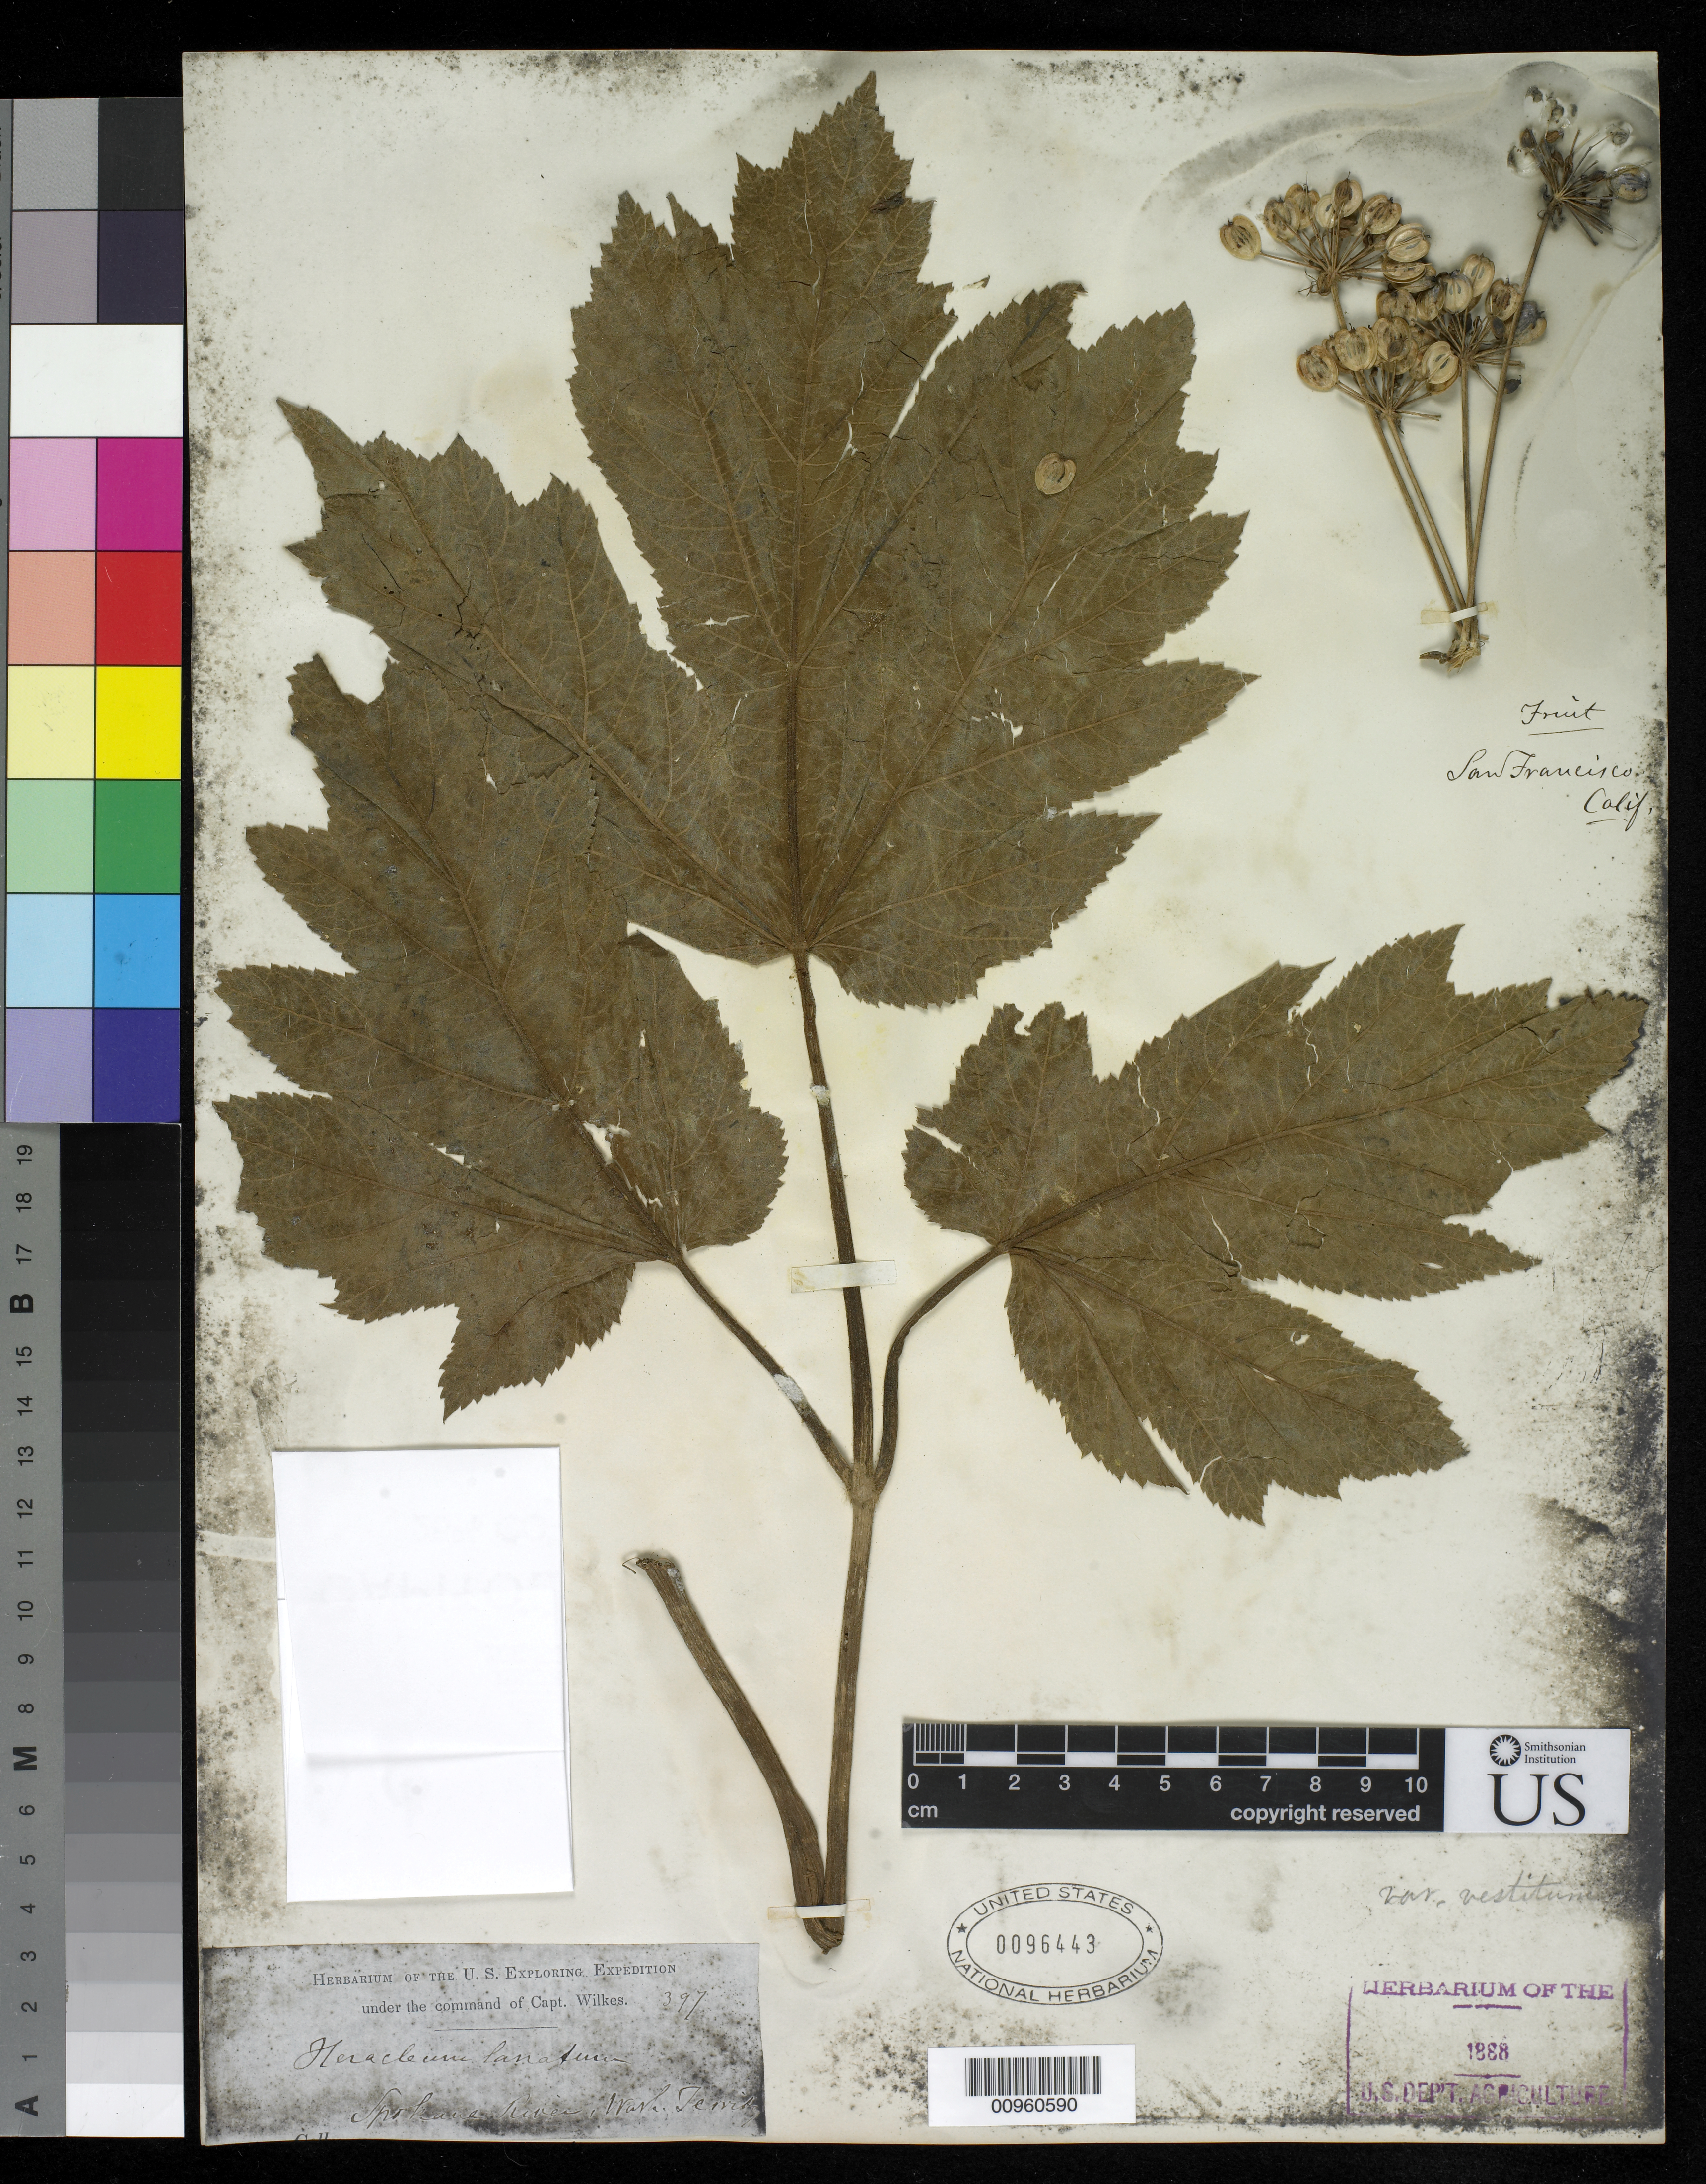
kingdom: Plantae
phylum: Tracheophyta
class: Magnoliopsida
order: Apiales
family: Apiaceae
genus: Heracleum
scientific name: Heracleum lanatum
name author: Michx.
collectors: Wilkes Explor. Exped.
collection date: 1838/1842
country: United States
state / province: Washington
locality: Spokanue River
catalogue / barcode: US 96443